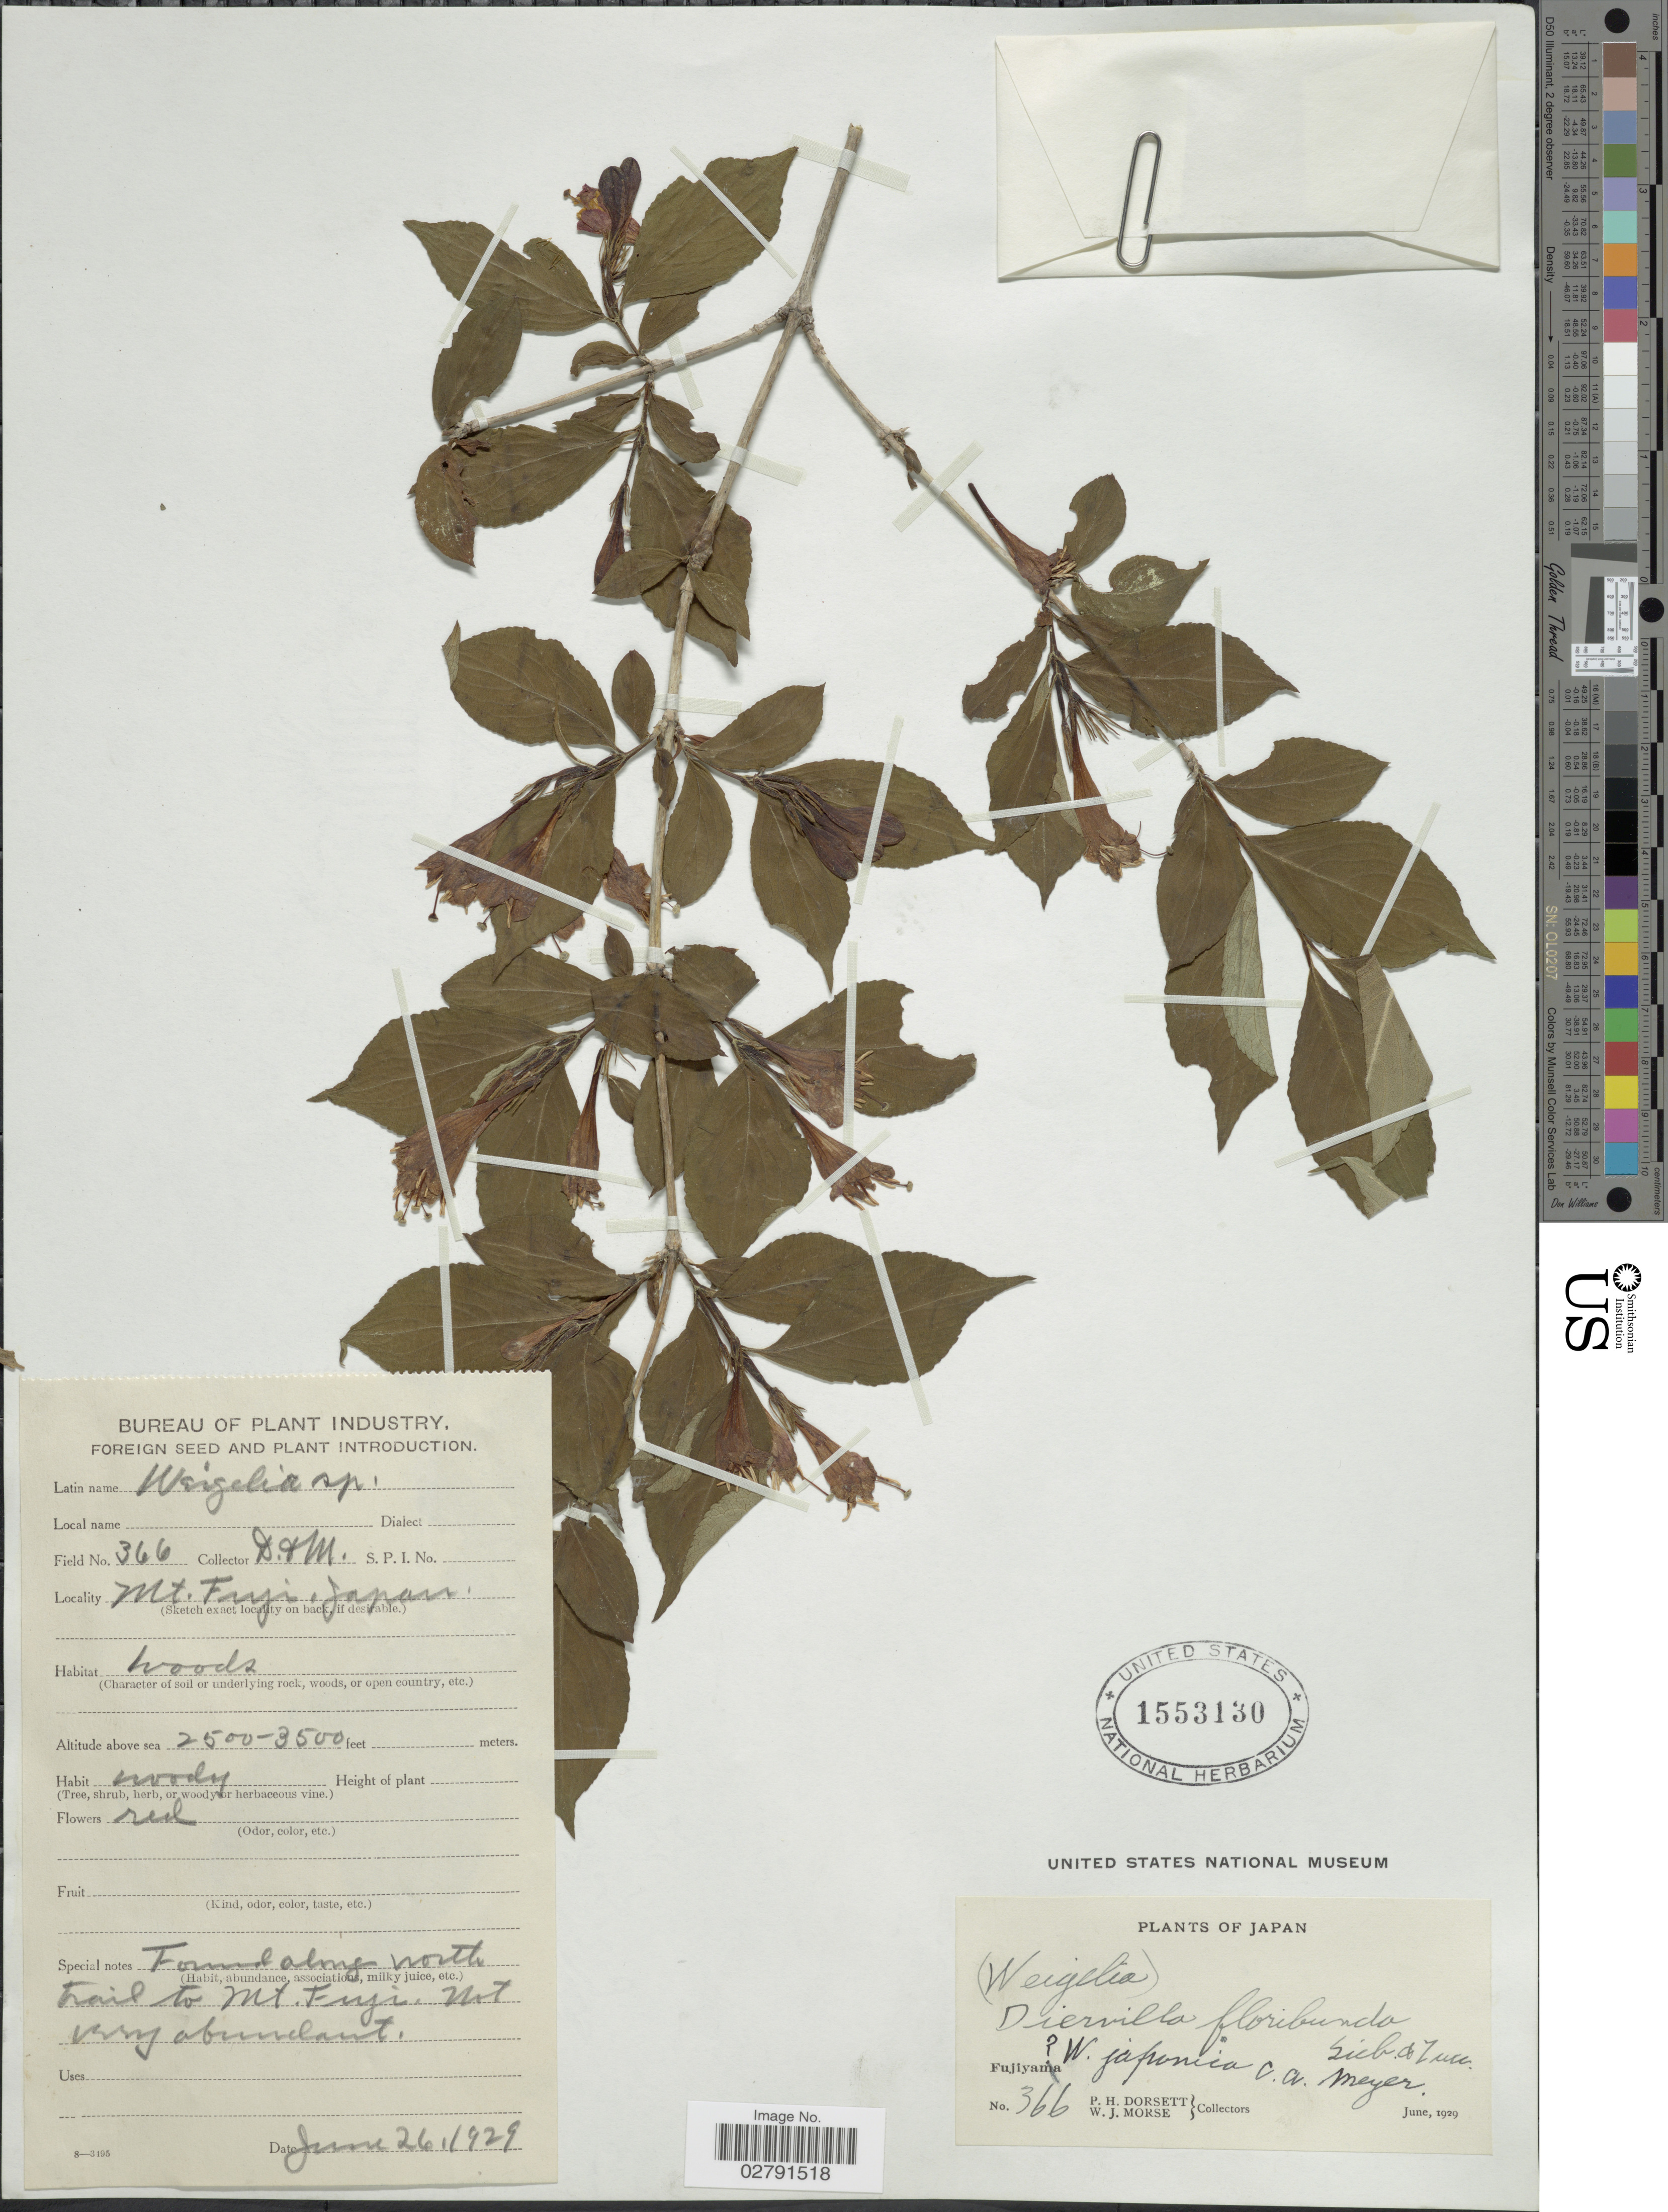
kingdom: Plantae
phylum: Tracheophyta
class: Magnoliopsida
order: Dipsacales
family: Caprifoliaceae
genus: Diervilla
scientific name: Diervilla japonica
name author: (Thunb.) DC.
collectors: P. H. Dorsett & W. J. Morse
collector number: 366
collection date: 1929-06-26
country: Japan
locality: Fujiyama, Mt. Fuyi.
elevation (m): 762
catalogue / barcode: US 1553130